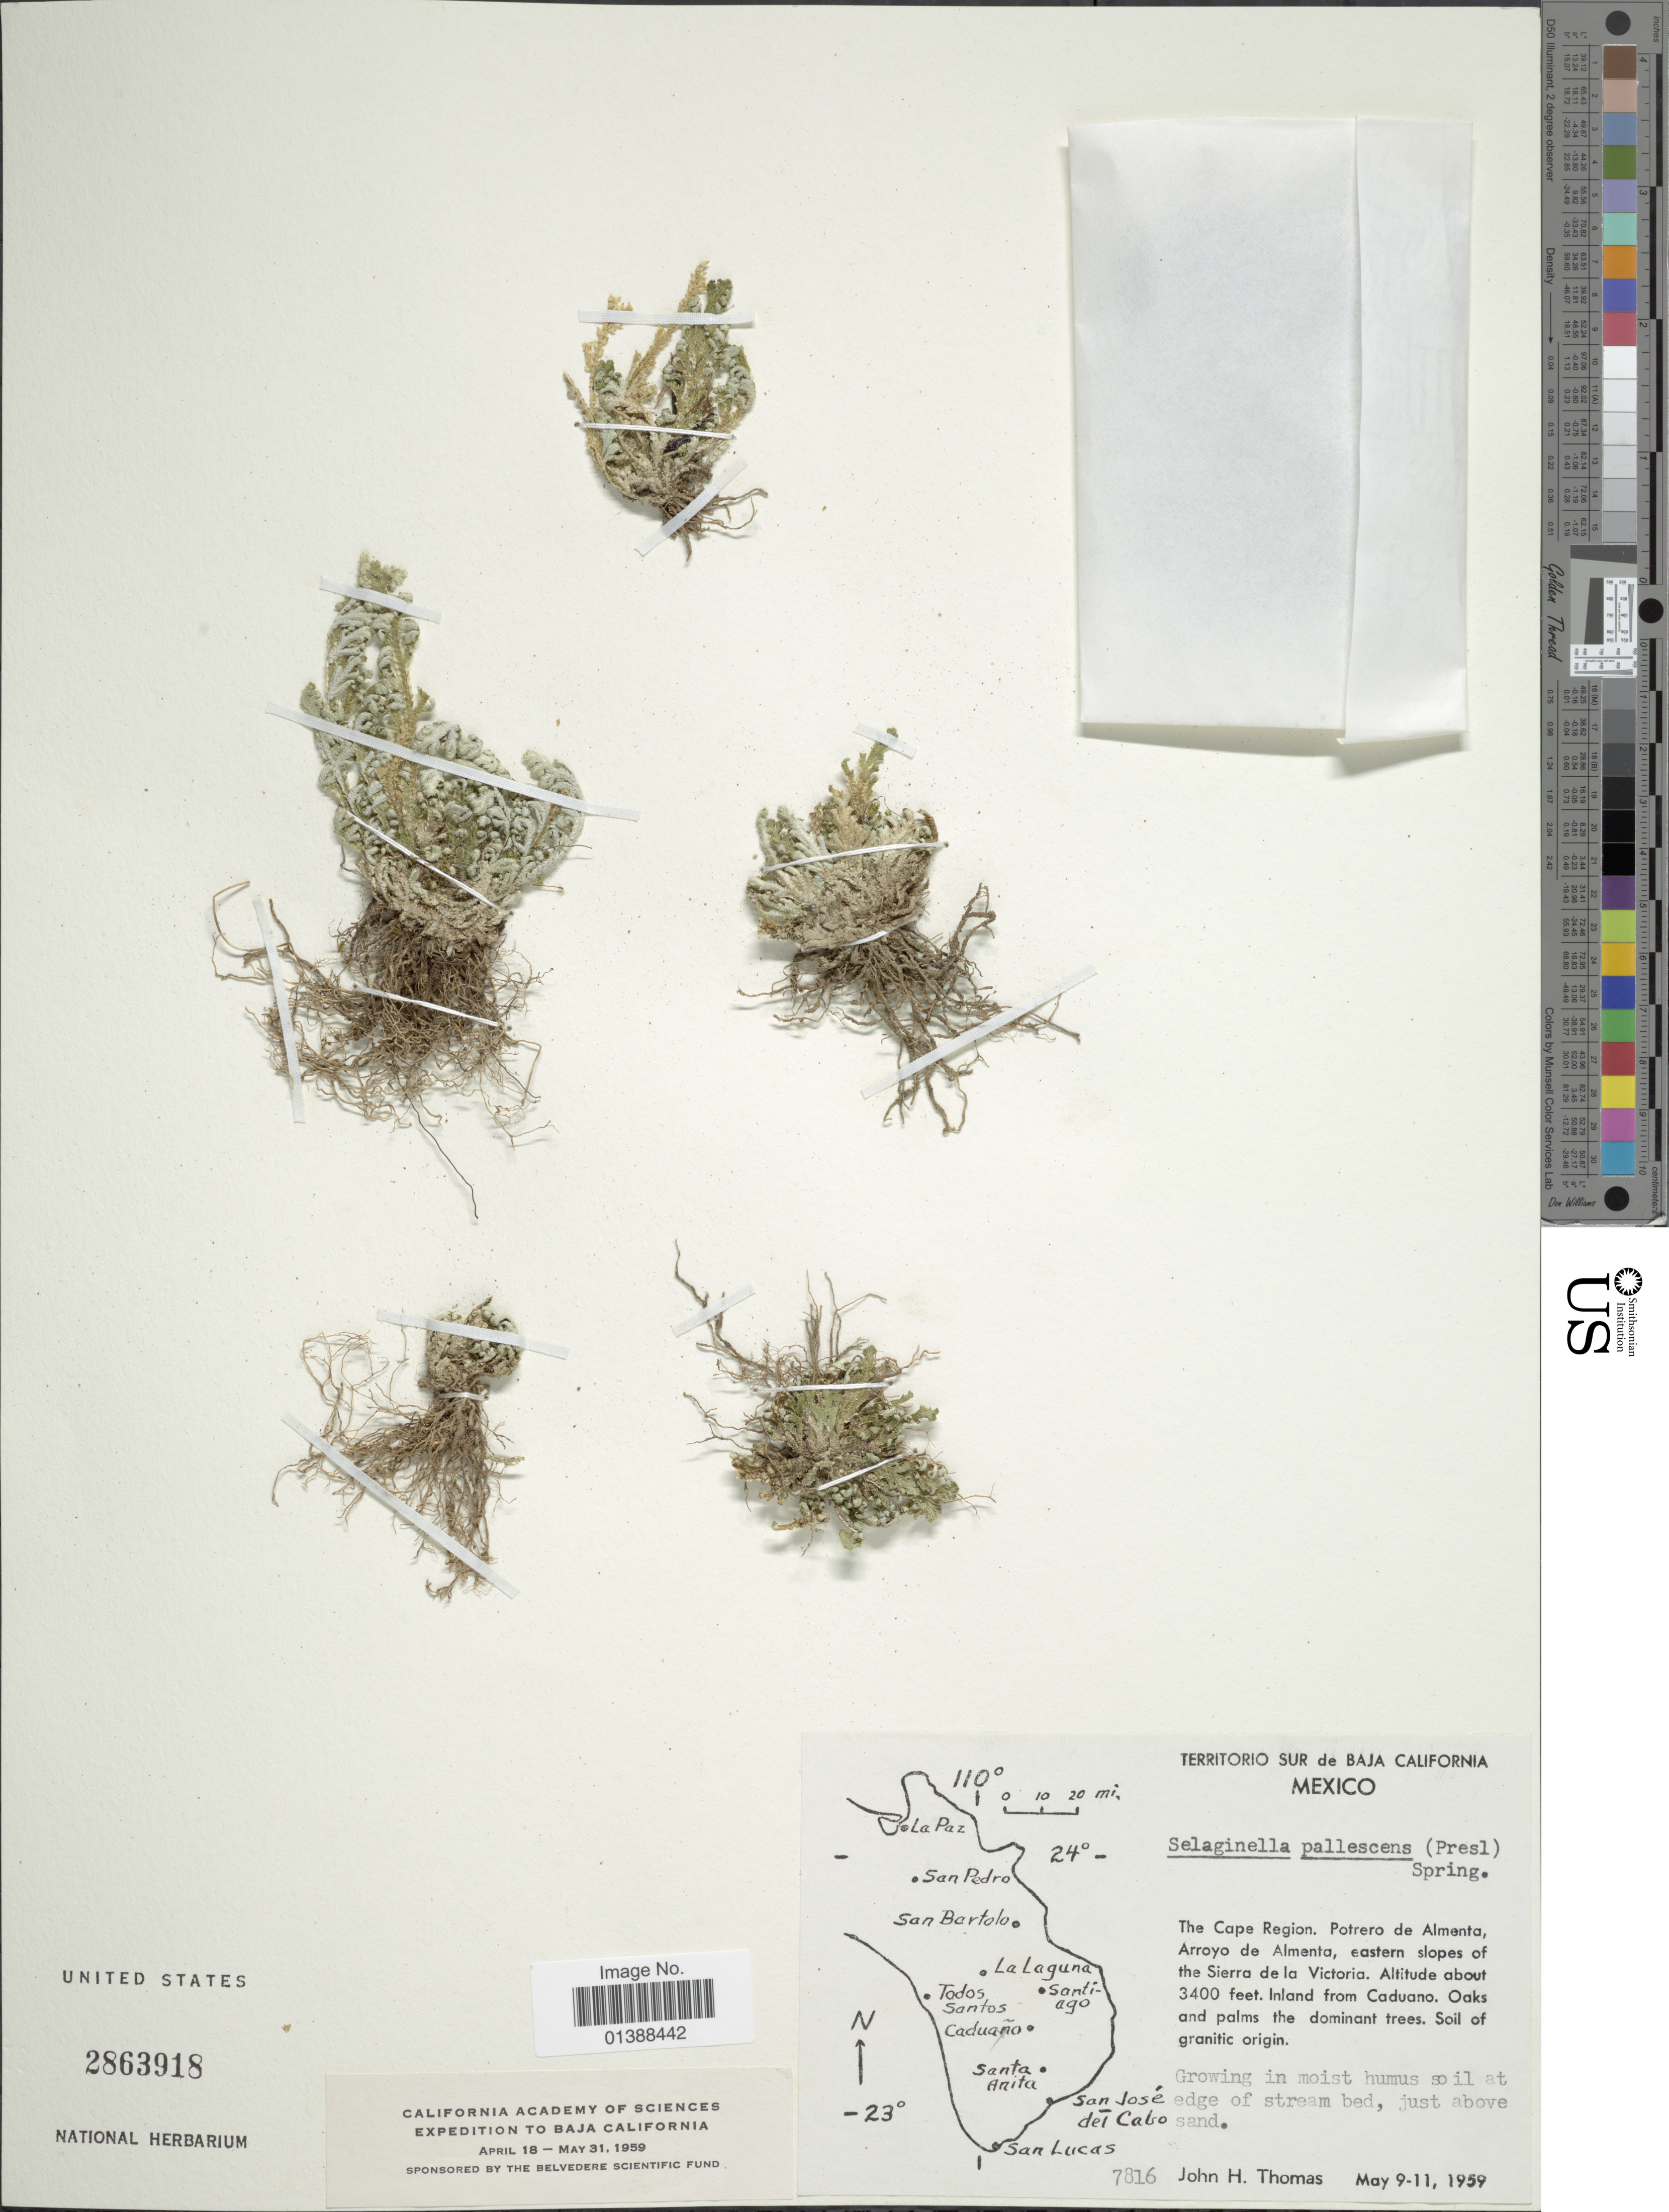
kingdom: Plantae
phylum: Tracheophyta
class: Lycopodiopsida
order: Selaginellales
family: Selaginellaceae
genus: Selaginella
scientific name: Selaginella pallescens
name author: (C. Presl) Spring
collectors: J. H. Thomas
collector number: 7816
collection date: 1959-05-09/1959-05-11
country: Mexico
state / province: Baja California Sur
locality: The Cape Region. Potrero de Almenta, Arroyo de Almenta, eastern slope of the Sierra de la Victoria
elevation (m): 1036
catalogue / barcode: US 2863918